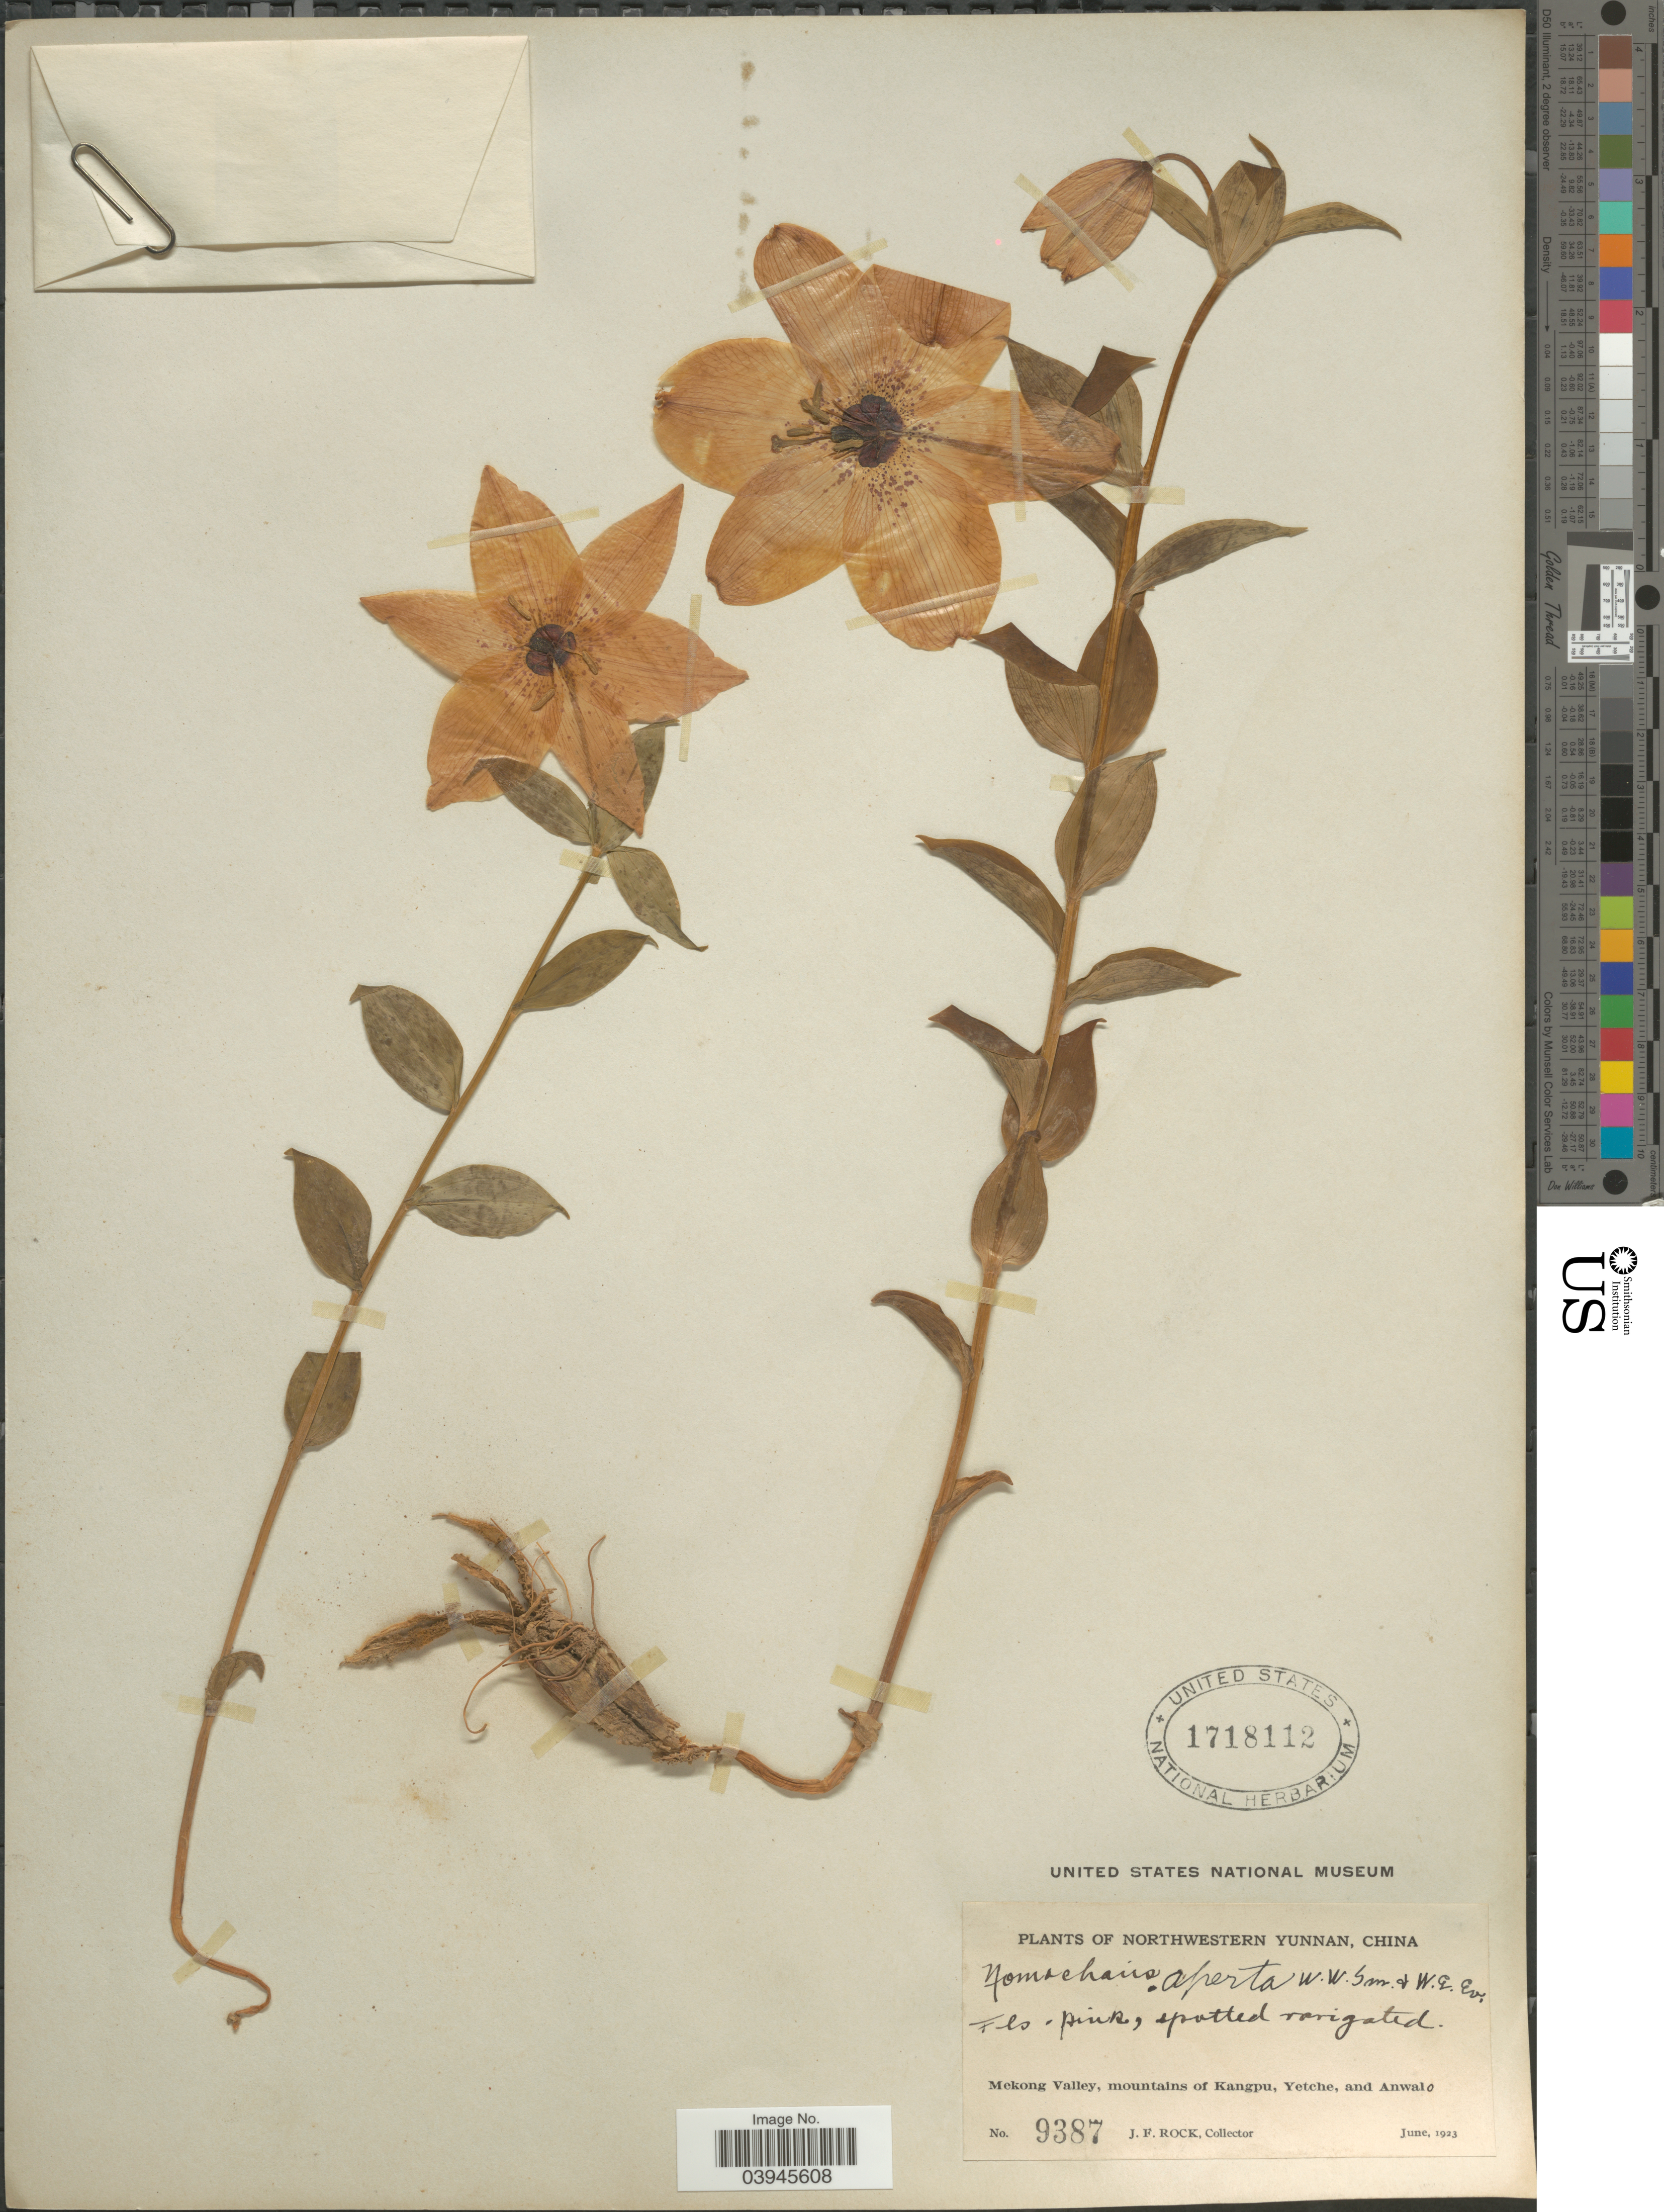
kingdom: Plantae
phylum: Tracheophyta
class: Liliopsida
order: Liliales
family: Liliaceae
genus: Lilium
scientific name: Lilium apertum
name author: Franch.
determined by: Strong, Mark T., (BOT), Smithsonian Institution - National Museum of Natural History (UNITED STATES)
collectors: J. Rock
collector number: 9387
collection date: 1923-06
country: China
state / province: Yunnan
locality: Northwestern Yunnan. Mekong Valley, mountains of Kangpu, Yetche, and Anwal.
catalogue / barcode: US 1718112